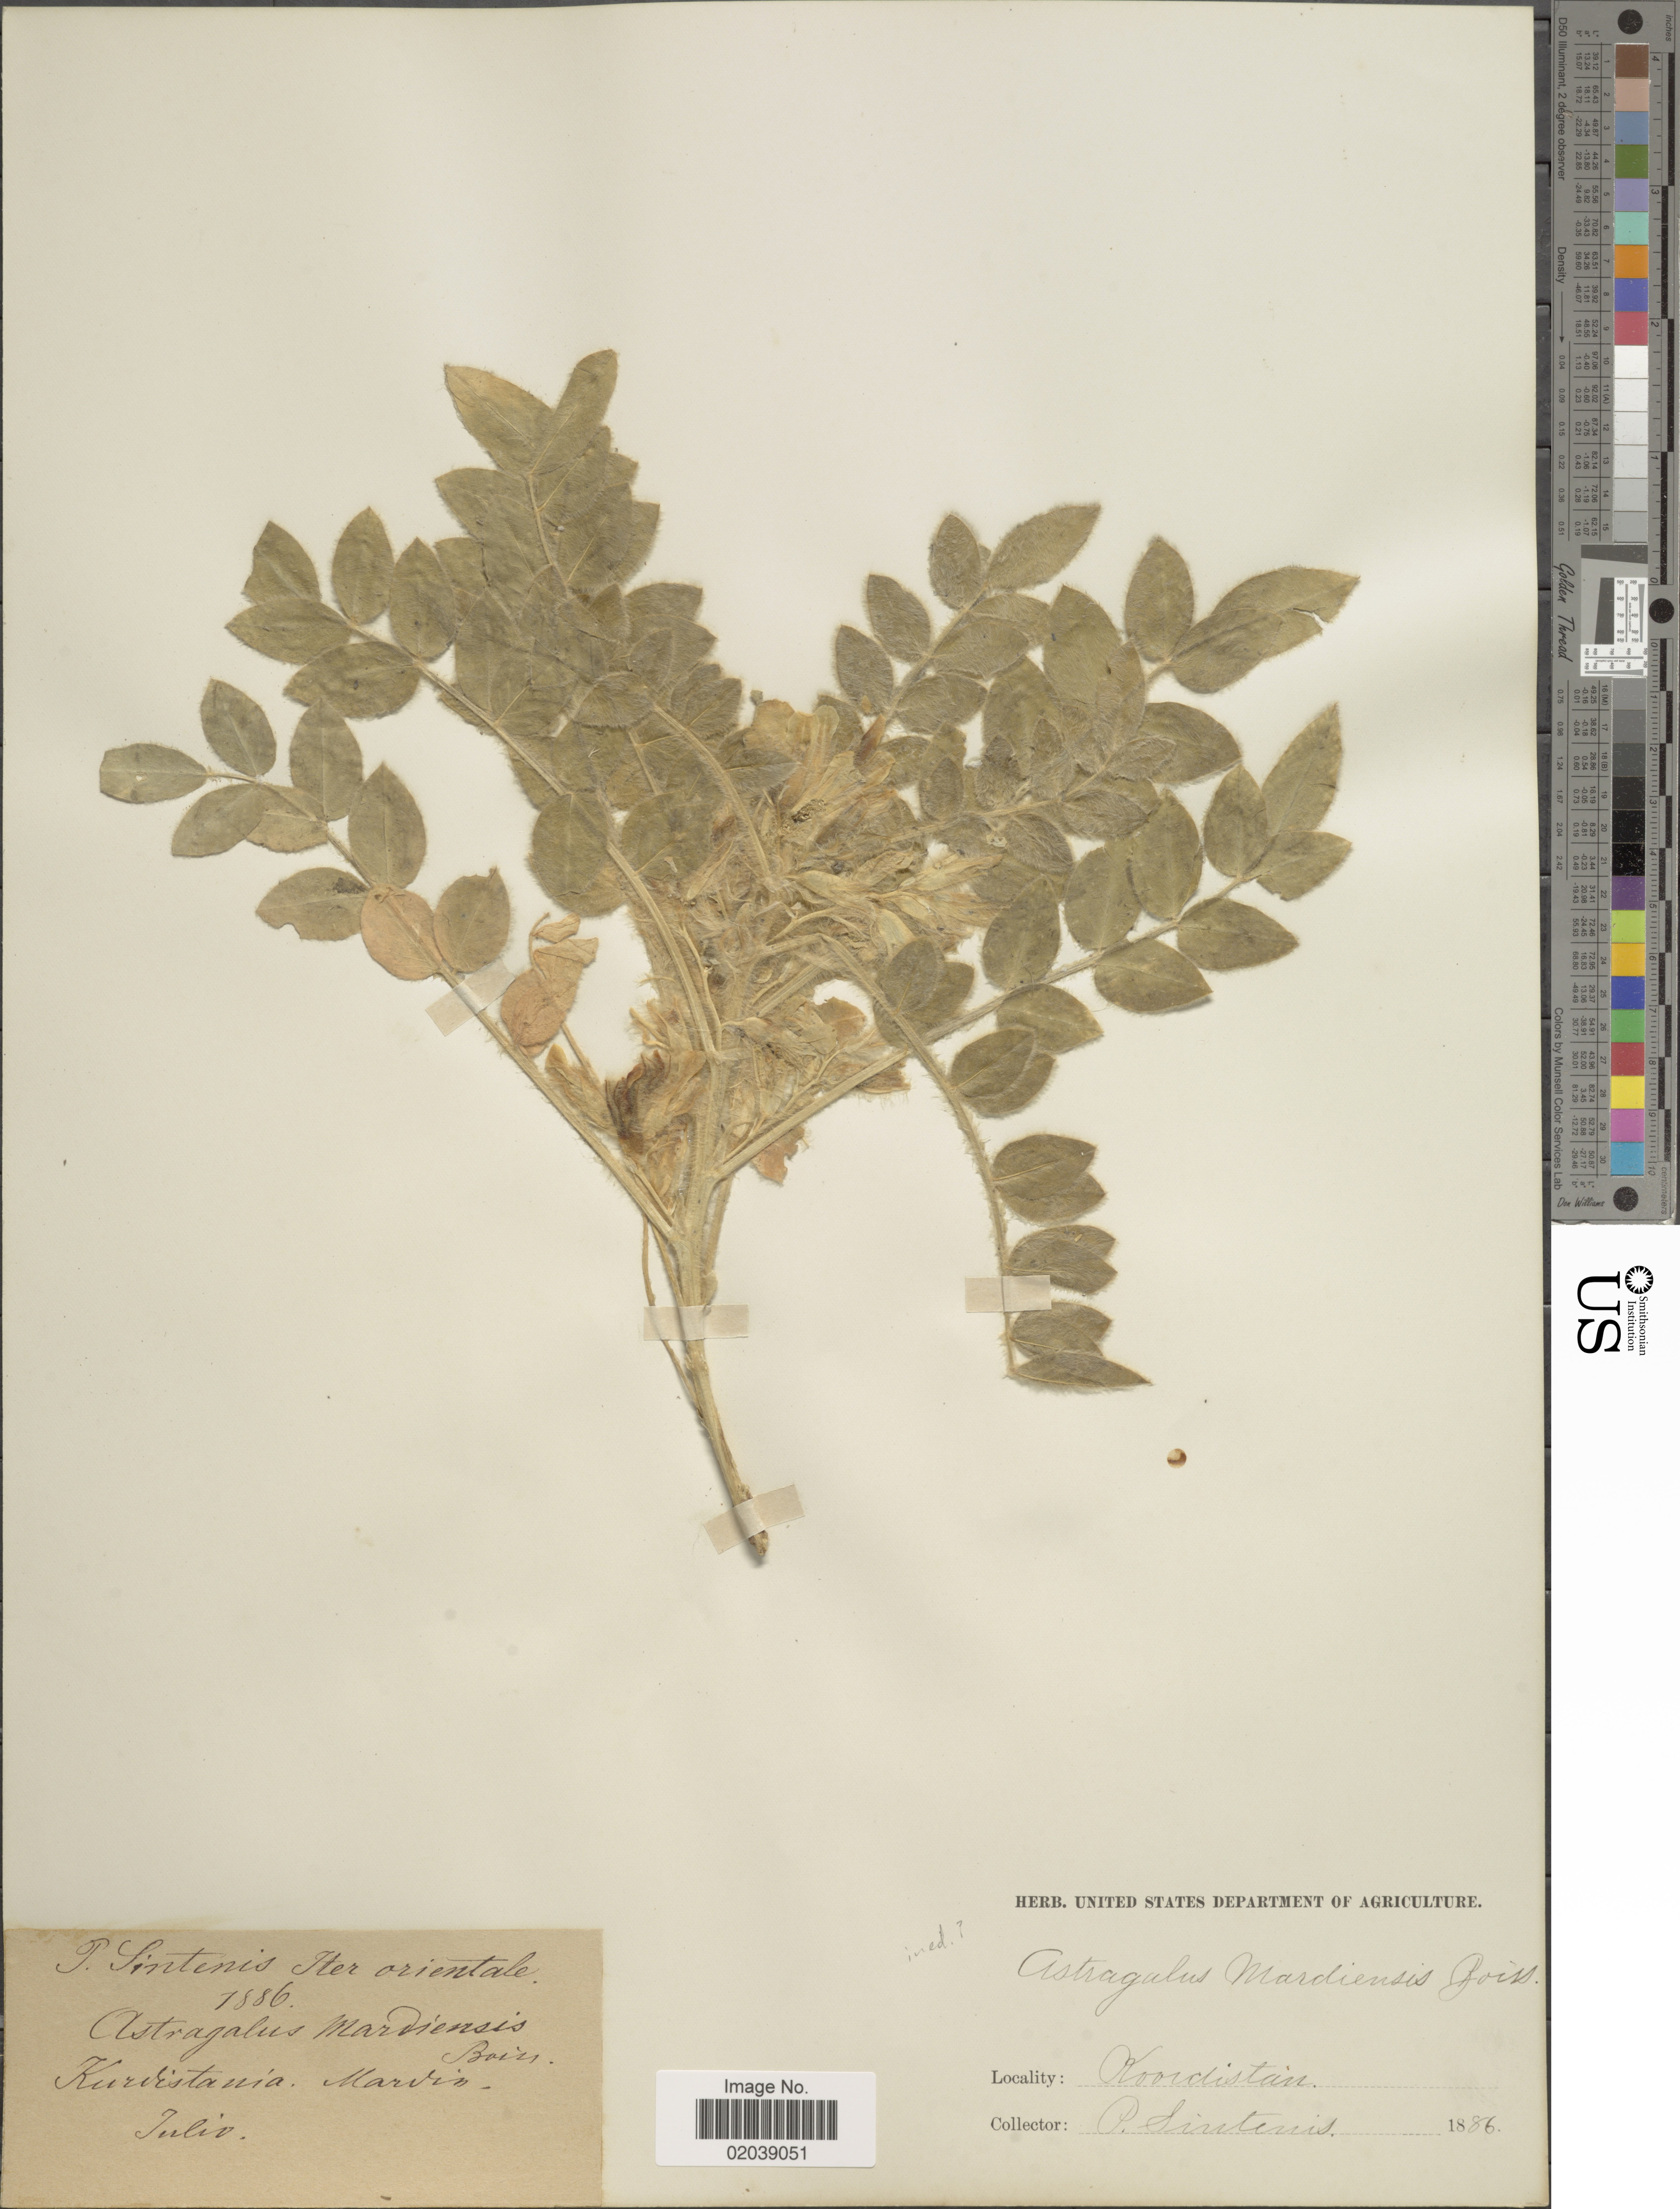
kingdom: Plantae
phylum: Tracheophyta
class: Magnoliopsida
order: Fabales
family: Fabaceae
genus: Astragalus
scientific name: Astragalus sp.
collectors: P. Sintenis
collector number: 1138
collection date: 1888-07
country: Turkey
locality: Koordistan, Kurdistania, Mardin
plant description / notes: This collection is part of Paul Sintenis' “Iter Orientale 1888” trip, and the collector number is 1138.